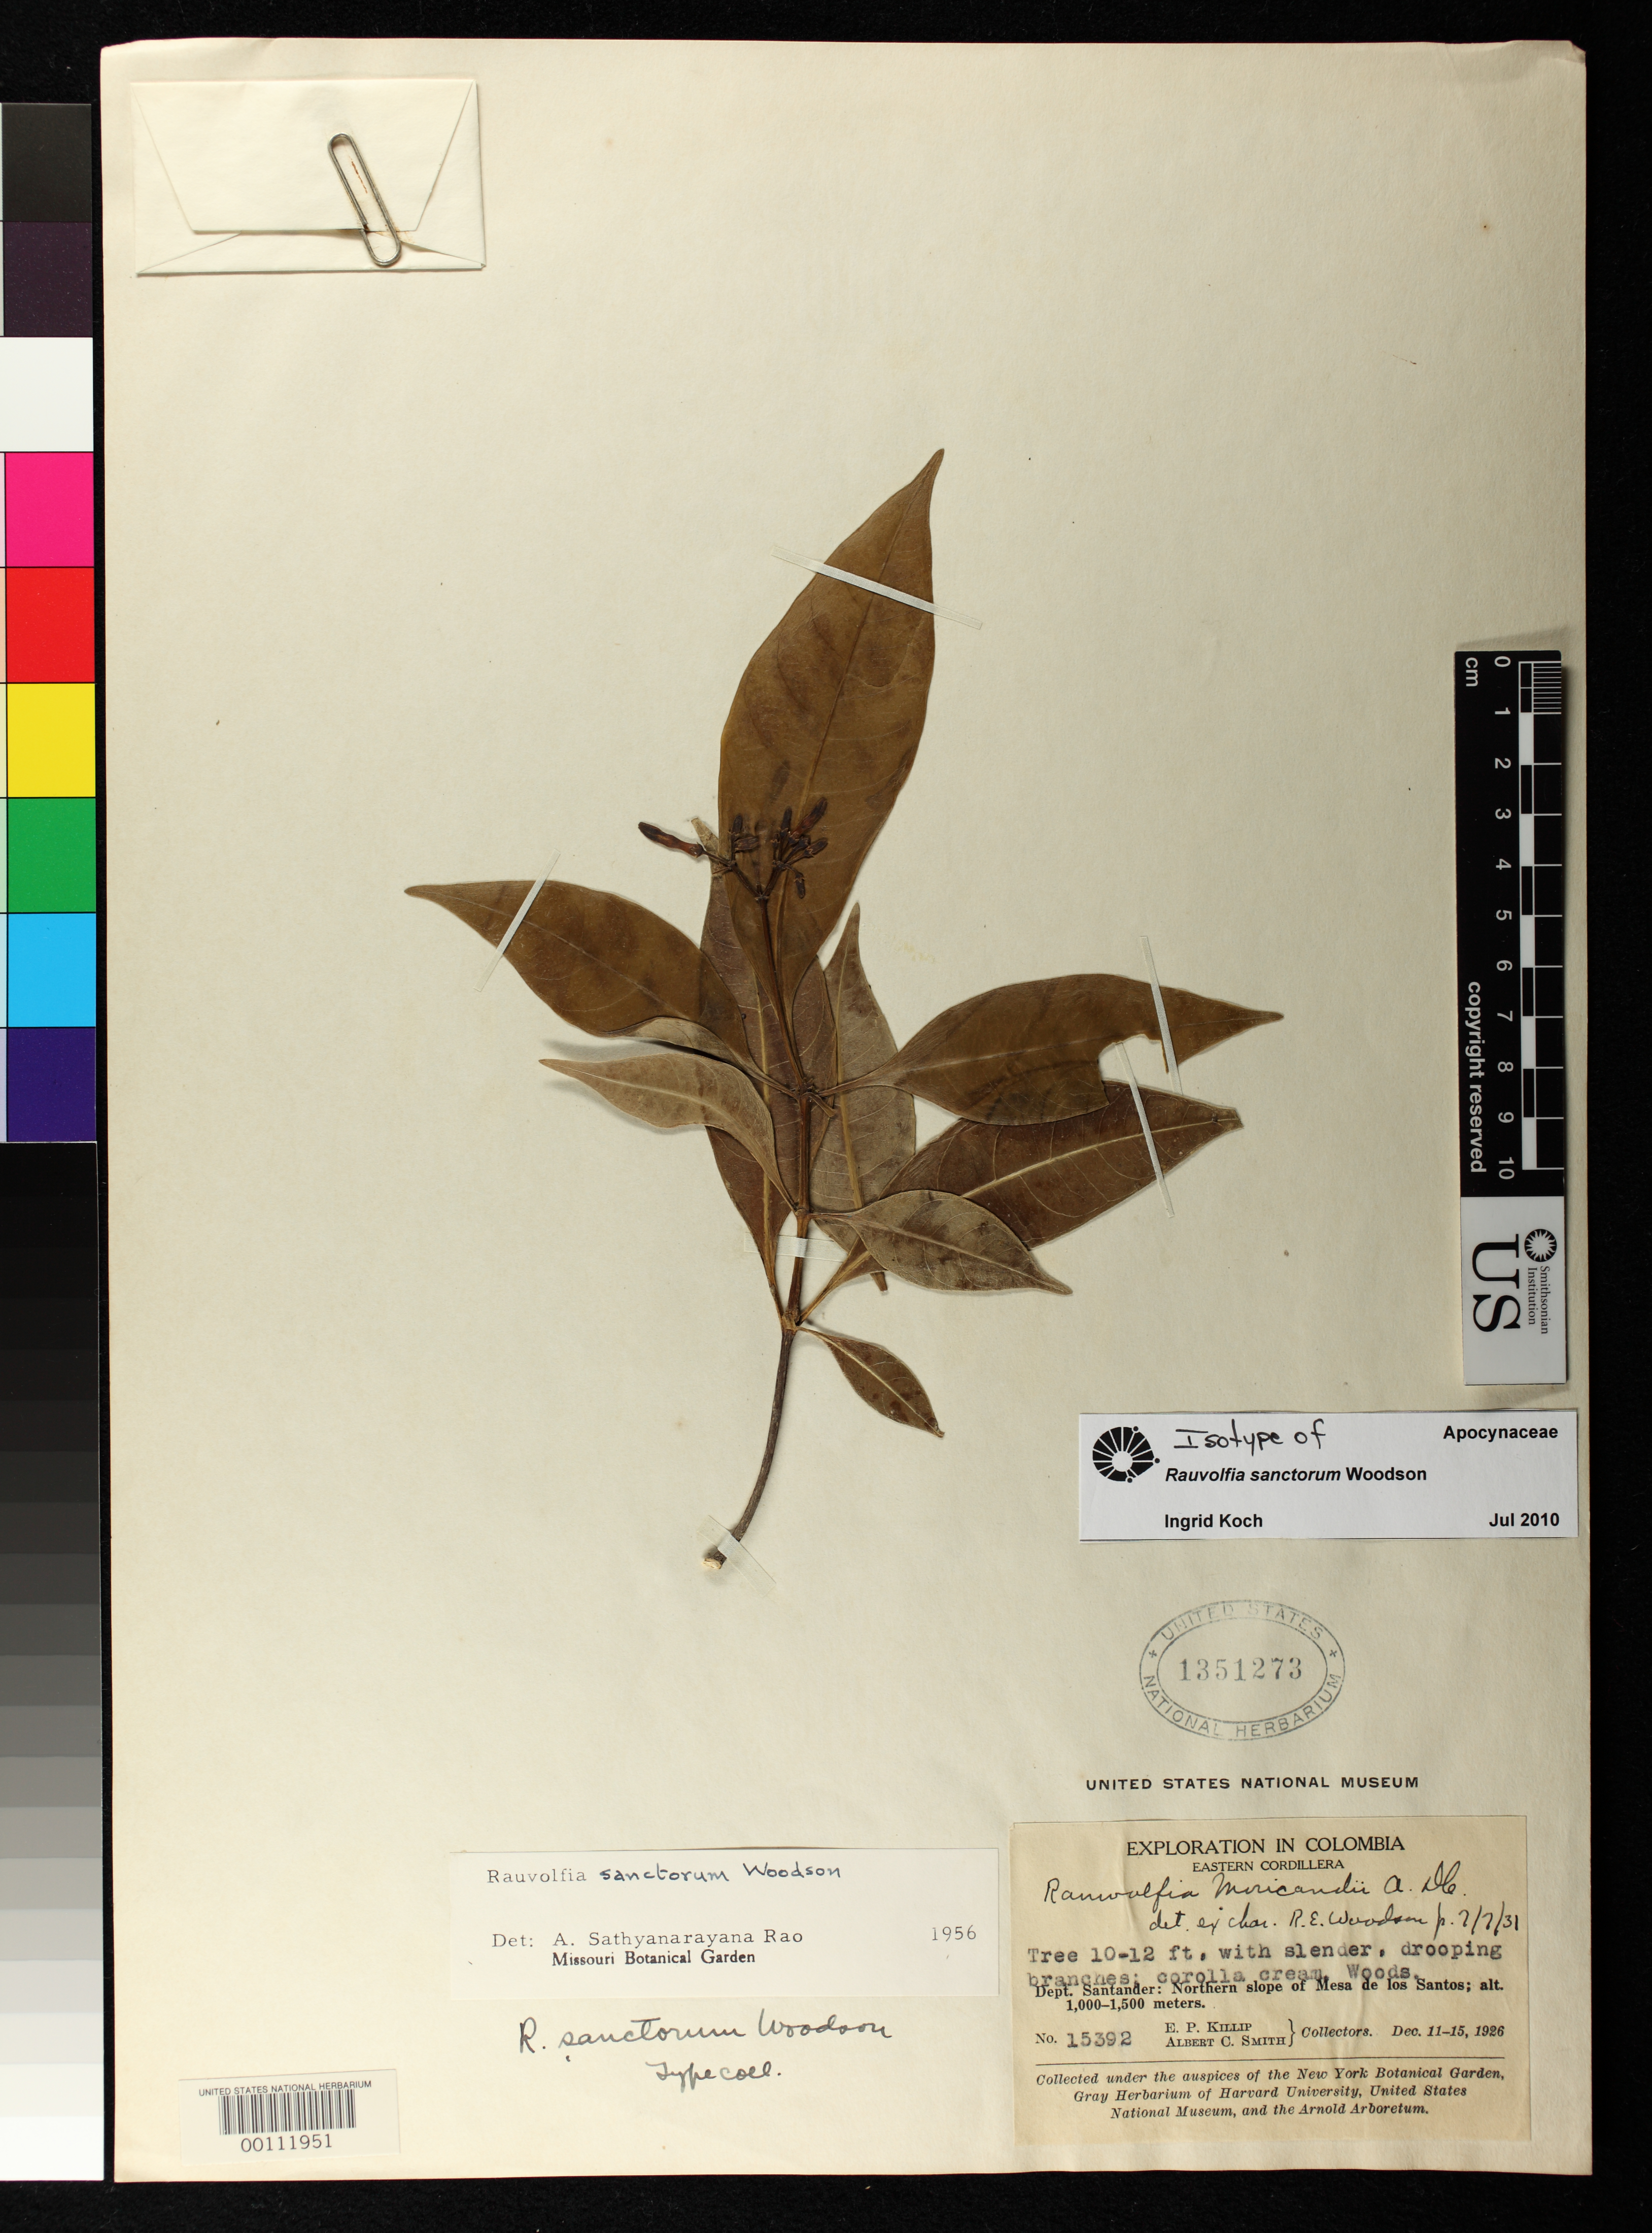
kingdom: Plantae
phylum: Tracheophyta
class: Magnoliopsida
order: Gentianales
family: Apocynaceae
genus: Rauvolfia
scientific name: Rauvolfia sanctorum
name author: Woodson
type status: Isotype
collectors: E. P. Killip & A. C. Smith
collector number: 15392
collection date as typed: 11 Dec 1926 to 15 Dec 1926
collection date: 1926-12-11/1926-12-15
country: Colombia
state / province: Santander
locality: Northeastern slope of Mesa de Los Santos.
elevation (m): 1000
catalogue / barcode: US 1351273